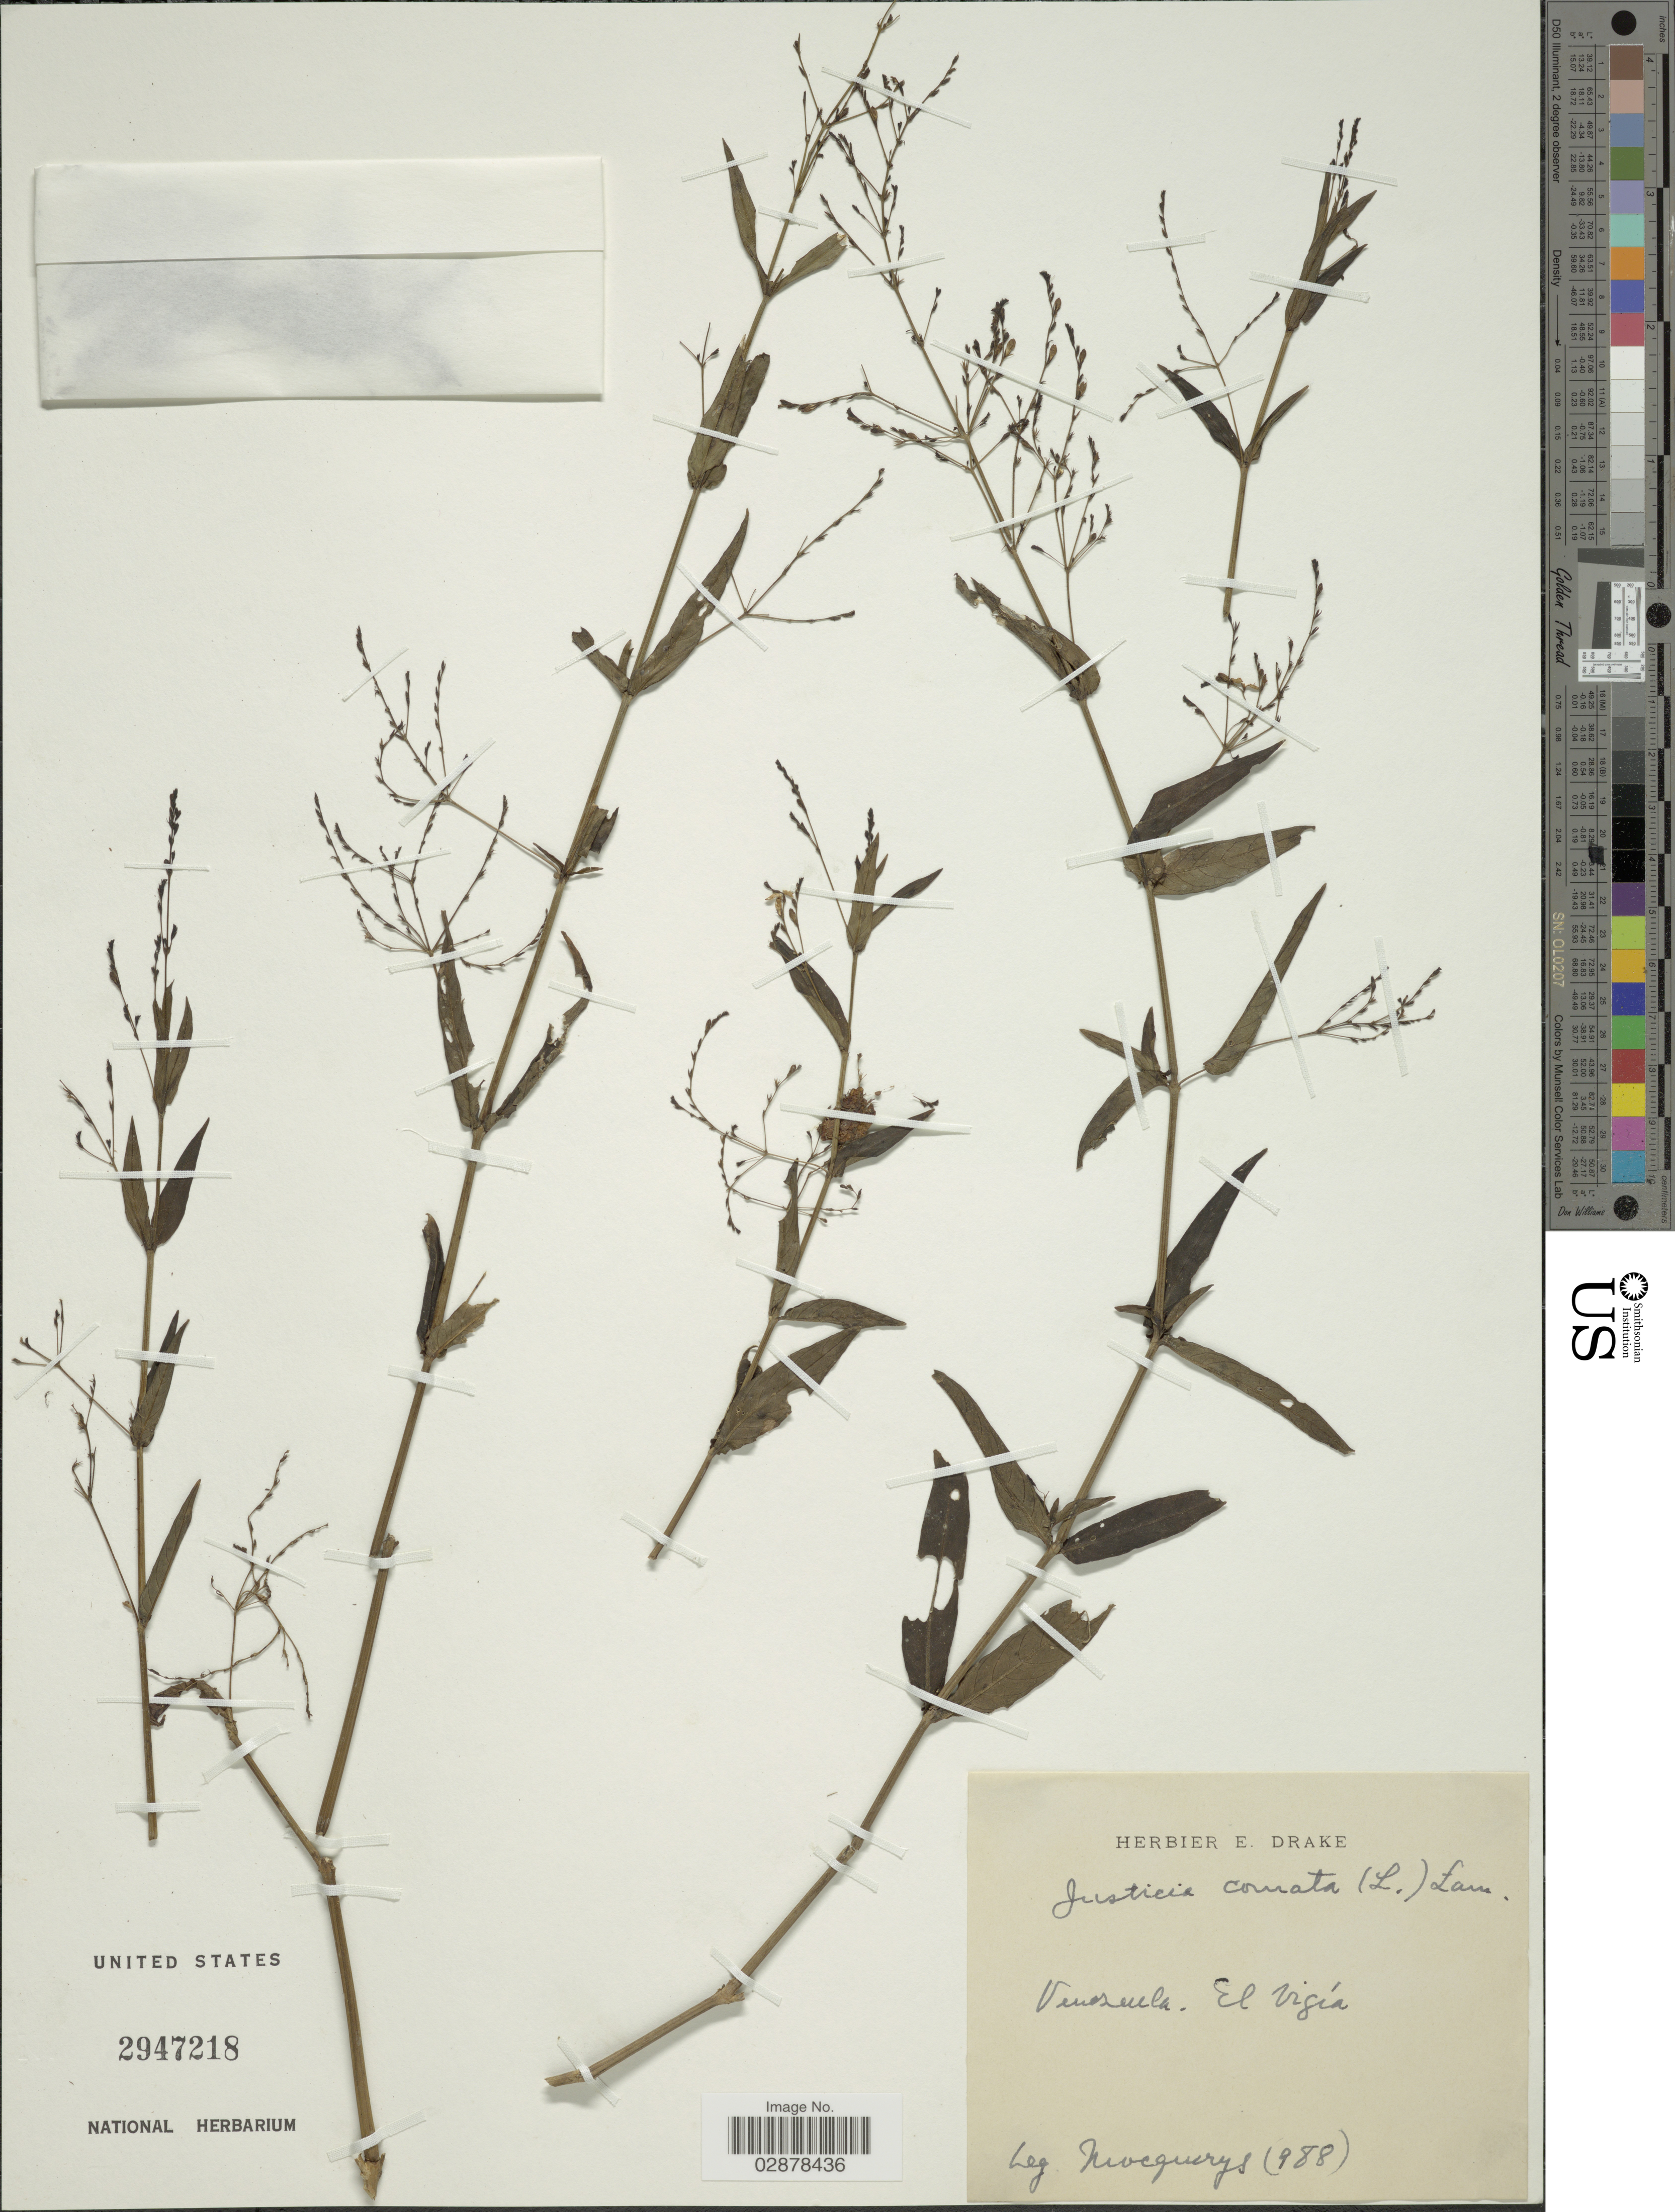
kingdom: Plantae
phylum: Tracheophyta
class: Magnoliopsida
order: Lamiales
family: Acanthaceae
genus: Justicia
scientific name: Justicia comata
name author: (L.) Lam.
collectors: A. Mocquerys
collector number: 988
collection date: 1893/1894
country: Venezuela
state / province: Mérida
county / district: Alberto Adriani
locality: El Vigía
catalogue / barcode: US 2947218